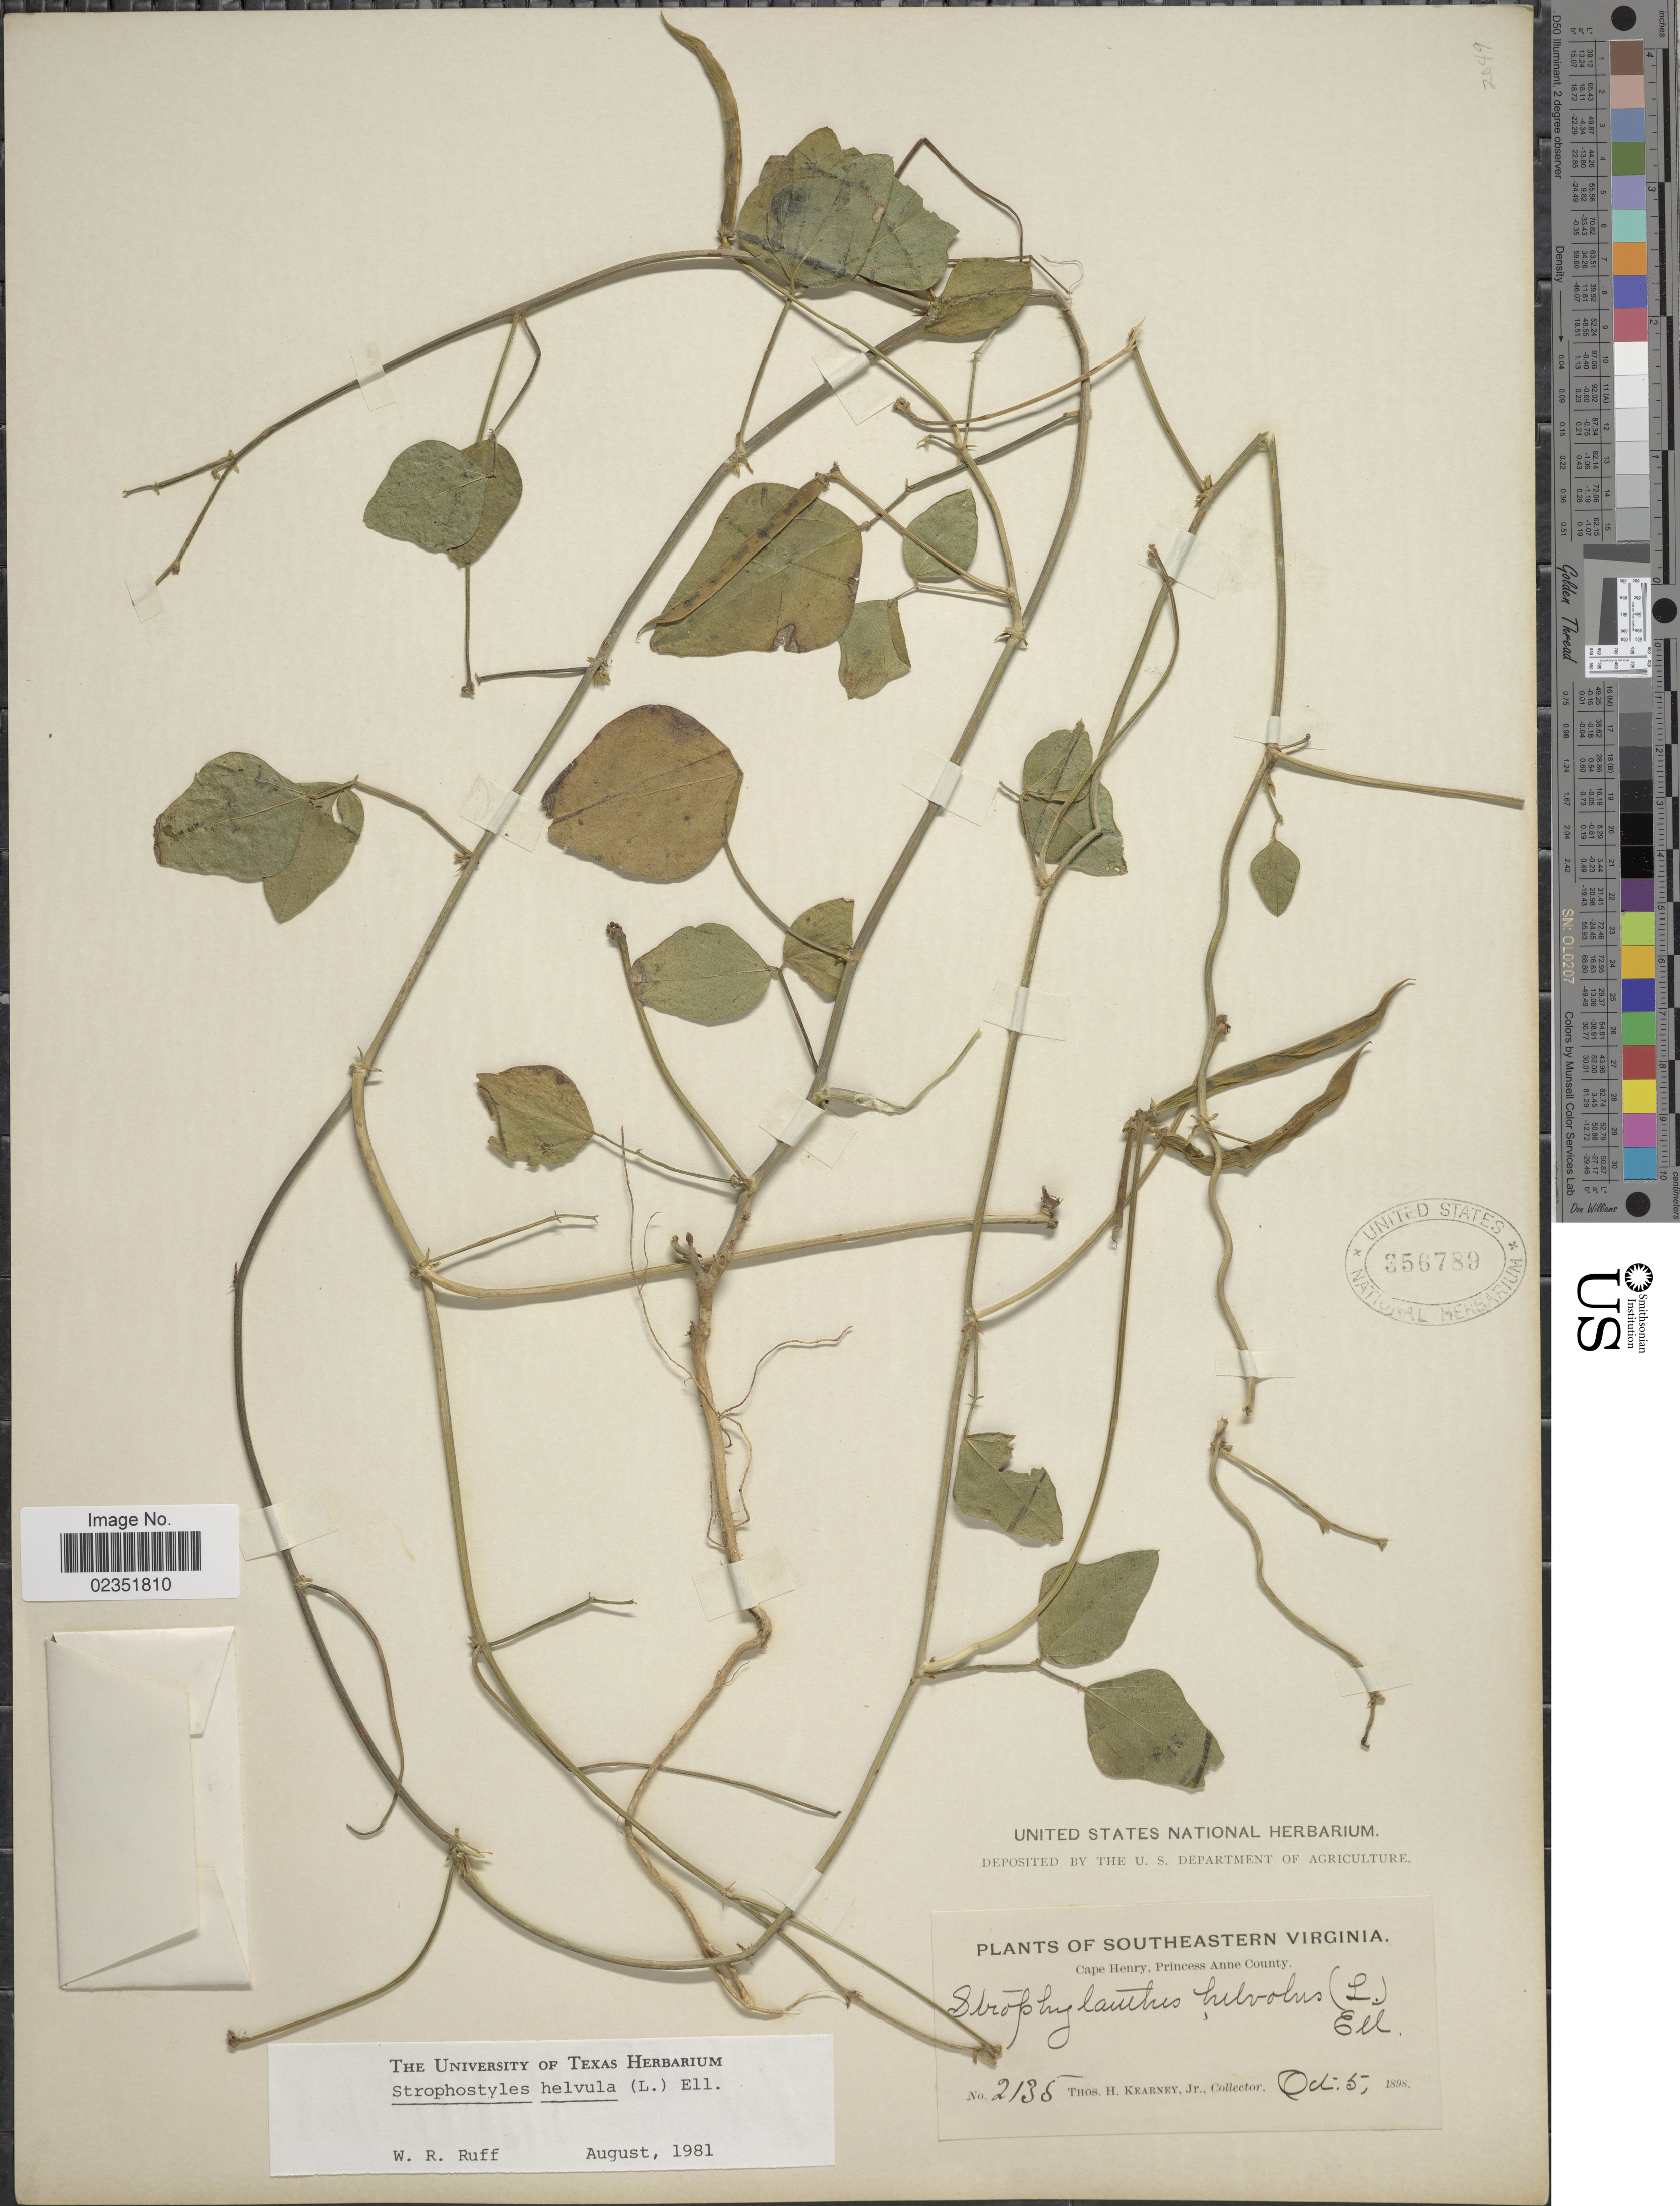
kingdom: Plantae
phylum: Tracheophyta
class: Magnoliopsida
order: Fabales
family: Fabaceae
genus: Strophostyles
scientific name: Strophostyles helvola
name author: (L.) Elliott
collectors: T. H. Kearney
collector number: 2135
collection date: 1898-10-05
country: United States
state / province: Virginia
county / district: City of Virginia Beach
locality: Southeastern Virginia, Cape Henry, Princess Anne County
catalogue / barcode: US 356789